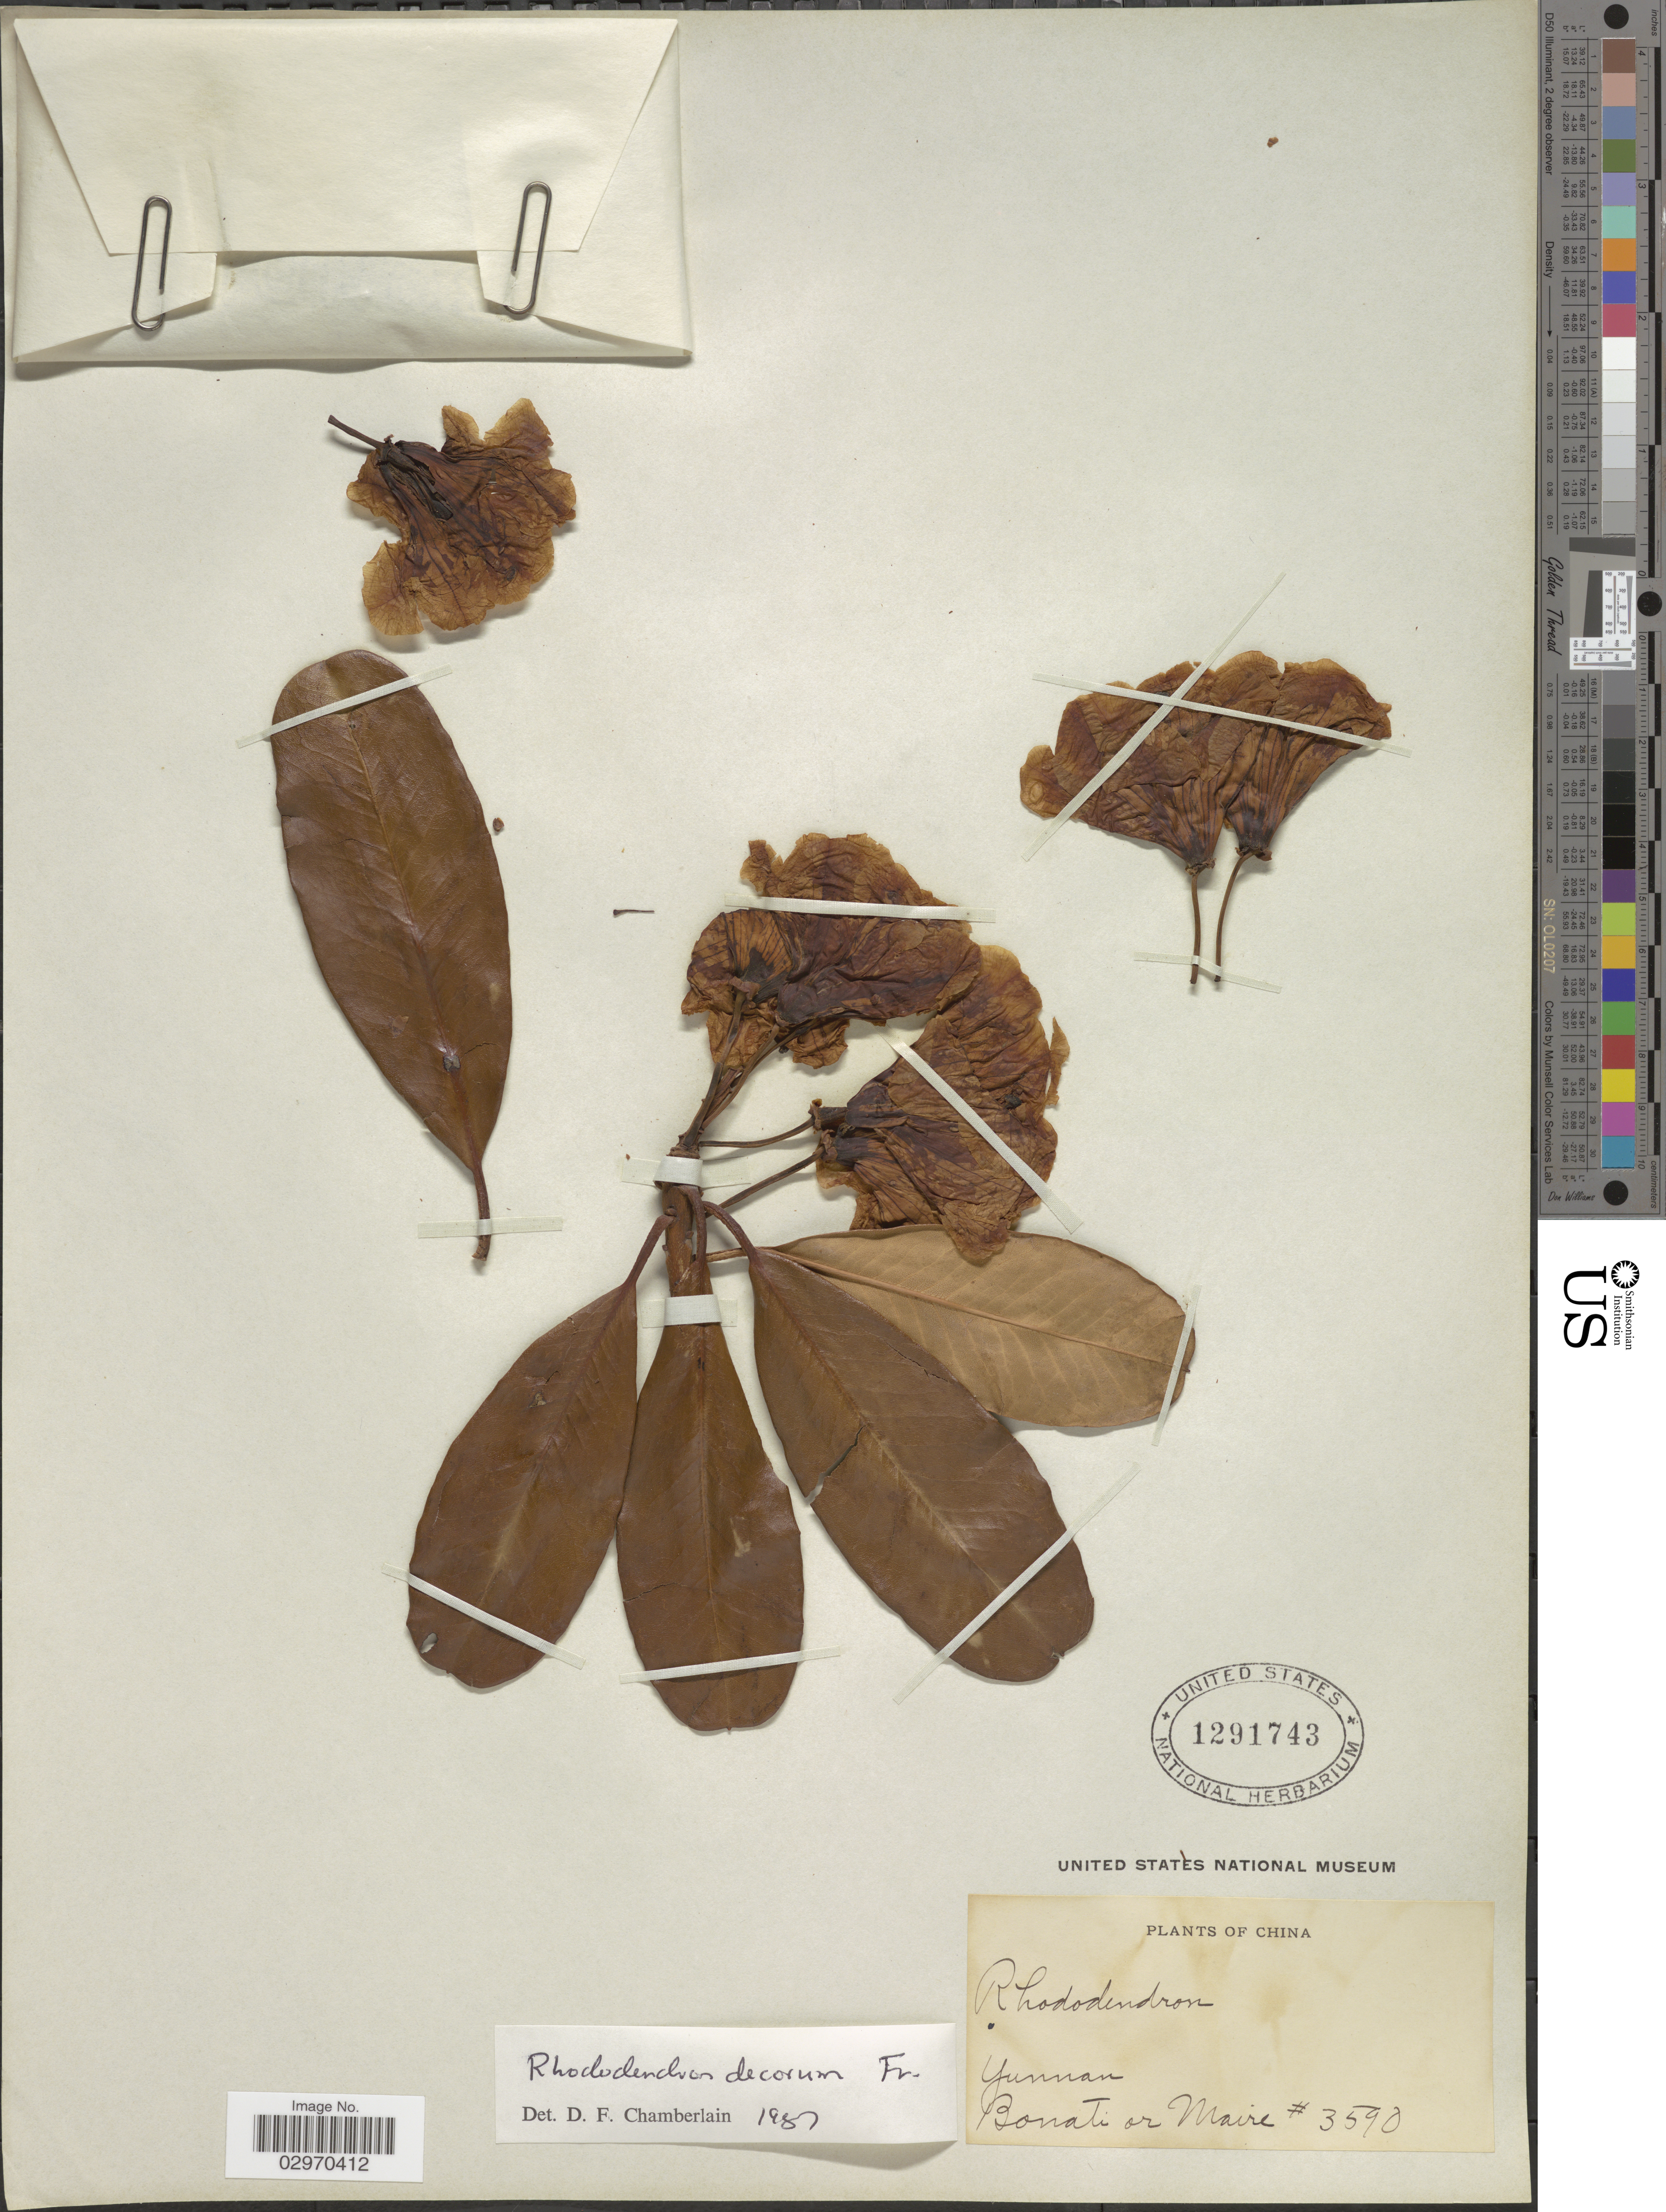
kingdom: Plantae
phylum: Tracheophyta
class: Magnoliopsida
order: Ericales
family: Ericaceae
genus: Rhododendron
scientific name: Rhododendron decorum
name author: Franch.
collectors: -. Bonati & Maire, --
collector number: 3590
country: China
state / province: Yunnan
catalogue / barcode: US 1291743